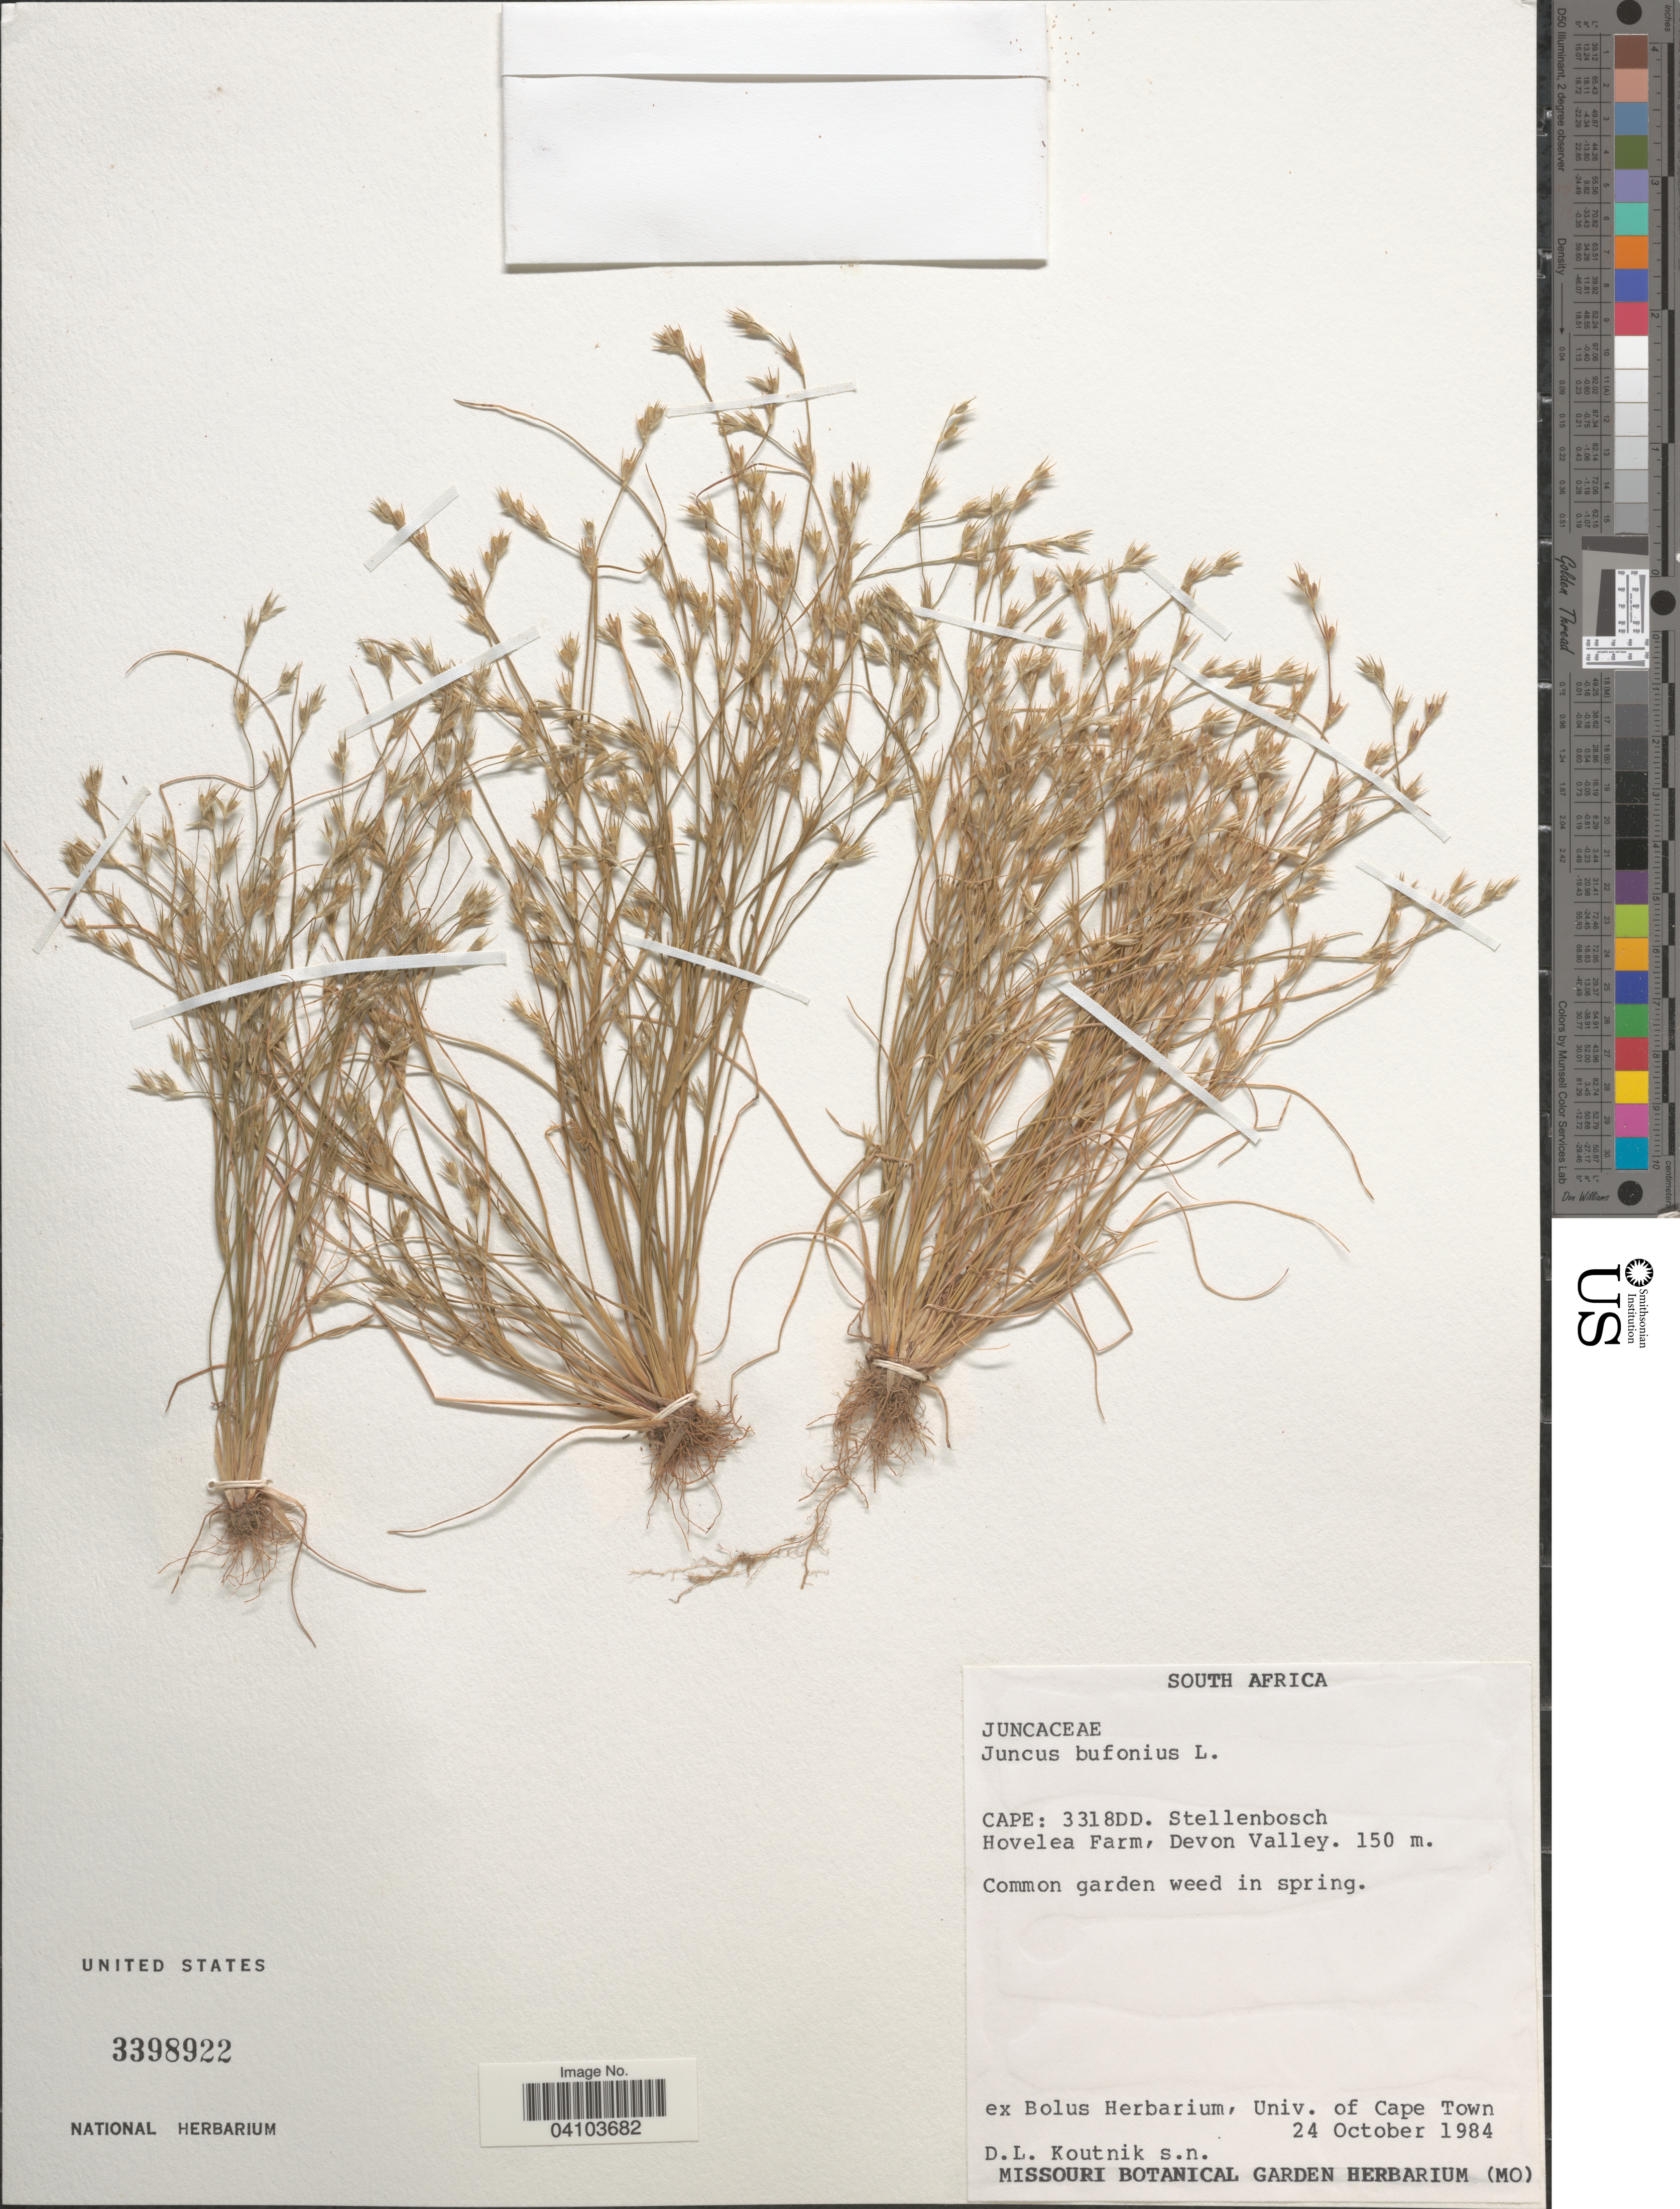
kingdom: Plantae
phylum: Tracheophyta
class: Liliopsida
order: Poales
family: Juncaceae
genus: Juncus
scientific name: Juncus bufonius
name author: L.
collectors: D. L. Koutnik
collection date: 1984-10-24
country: South Africa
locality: Cape: 3318DD. Stellenbosch. Hovelea Farm, Devon Valley.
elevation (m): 150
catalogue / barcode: US 3398922